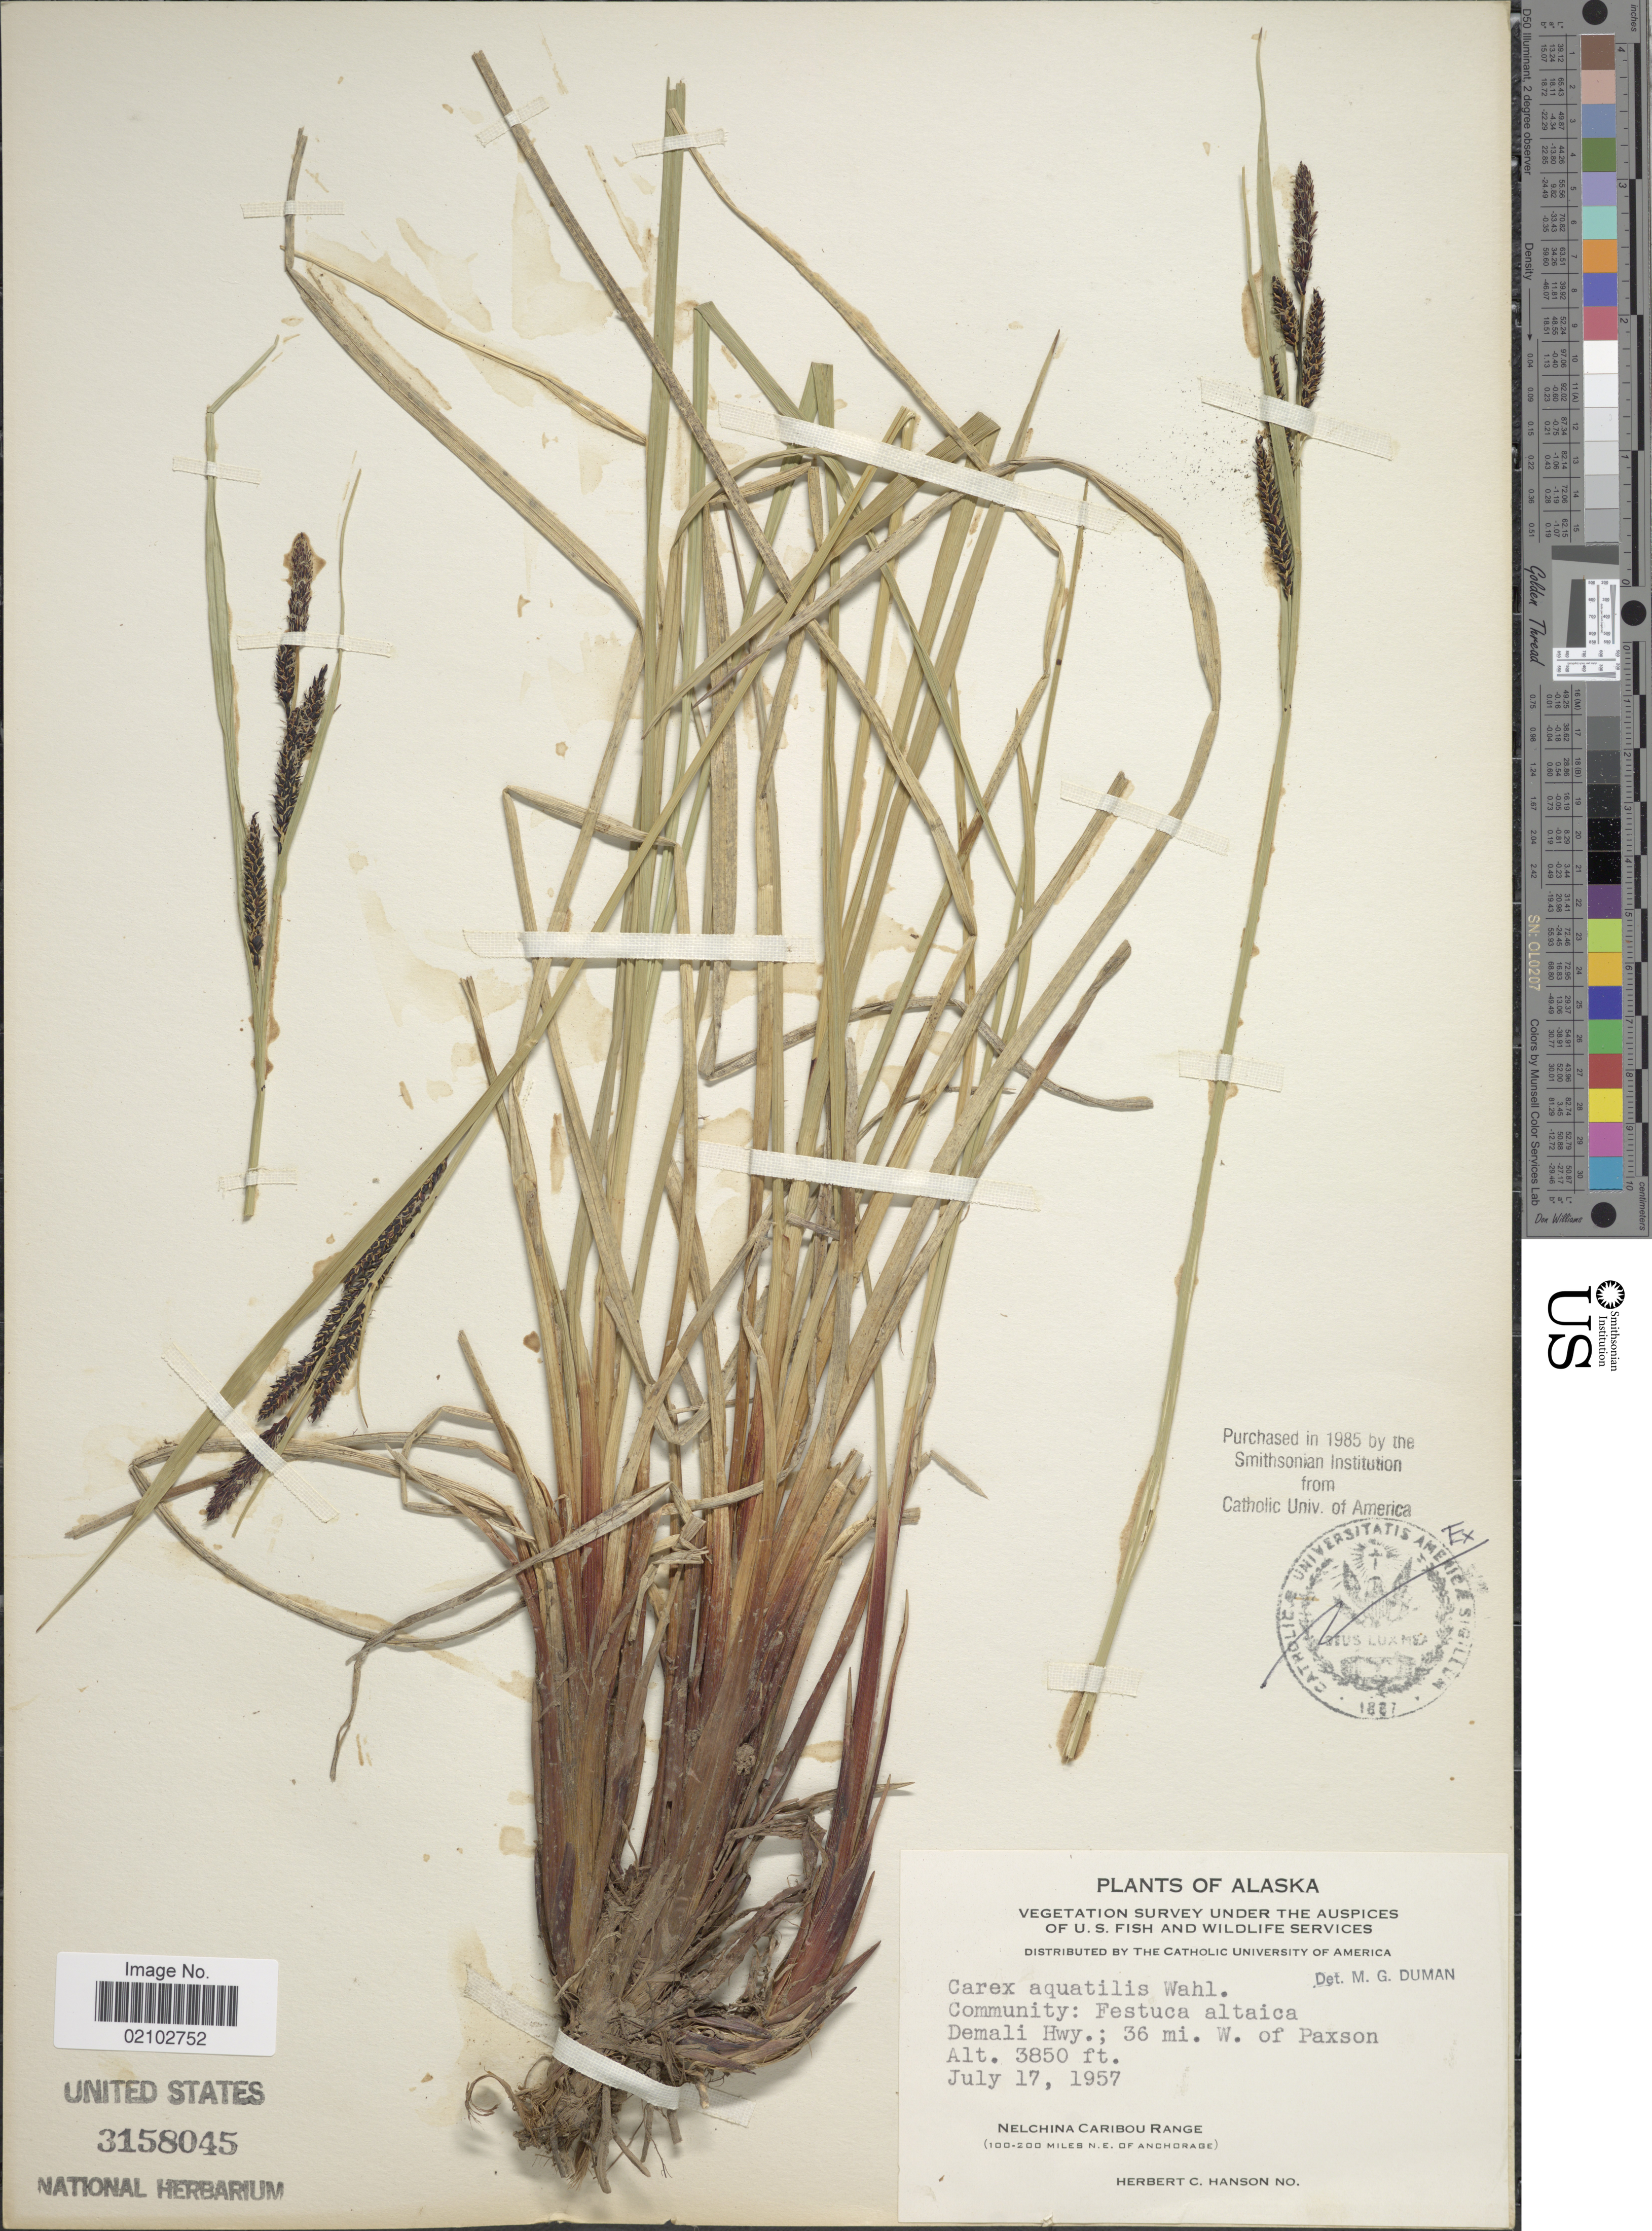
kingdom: Plantae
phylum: Tracheophyta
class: Liliopsida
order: Poales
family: Cyperaceae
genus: Carex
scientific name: Carex aquatilis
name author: Wahlenb.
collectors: H. Hanson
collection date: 1957-07-17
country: United States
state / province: Alaska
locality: Community: Festucia altaica, Demali Hwy.; 36 mi. W. of Paxson, Nelchina Caribou Range (100-200 miles N.E. of Anchorage).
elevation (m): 1173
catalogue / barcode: US 3158045